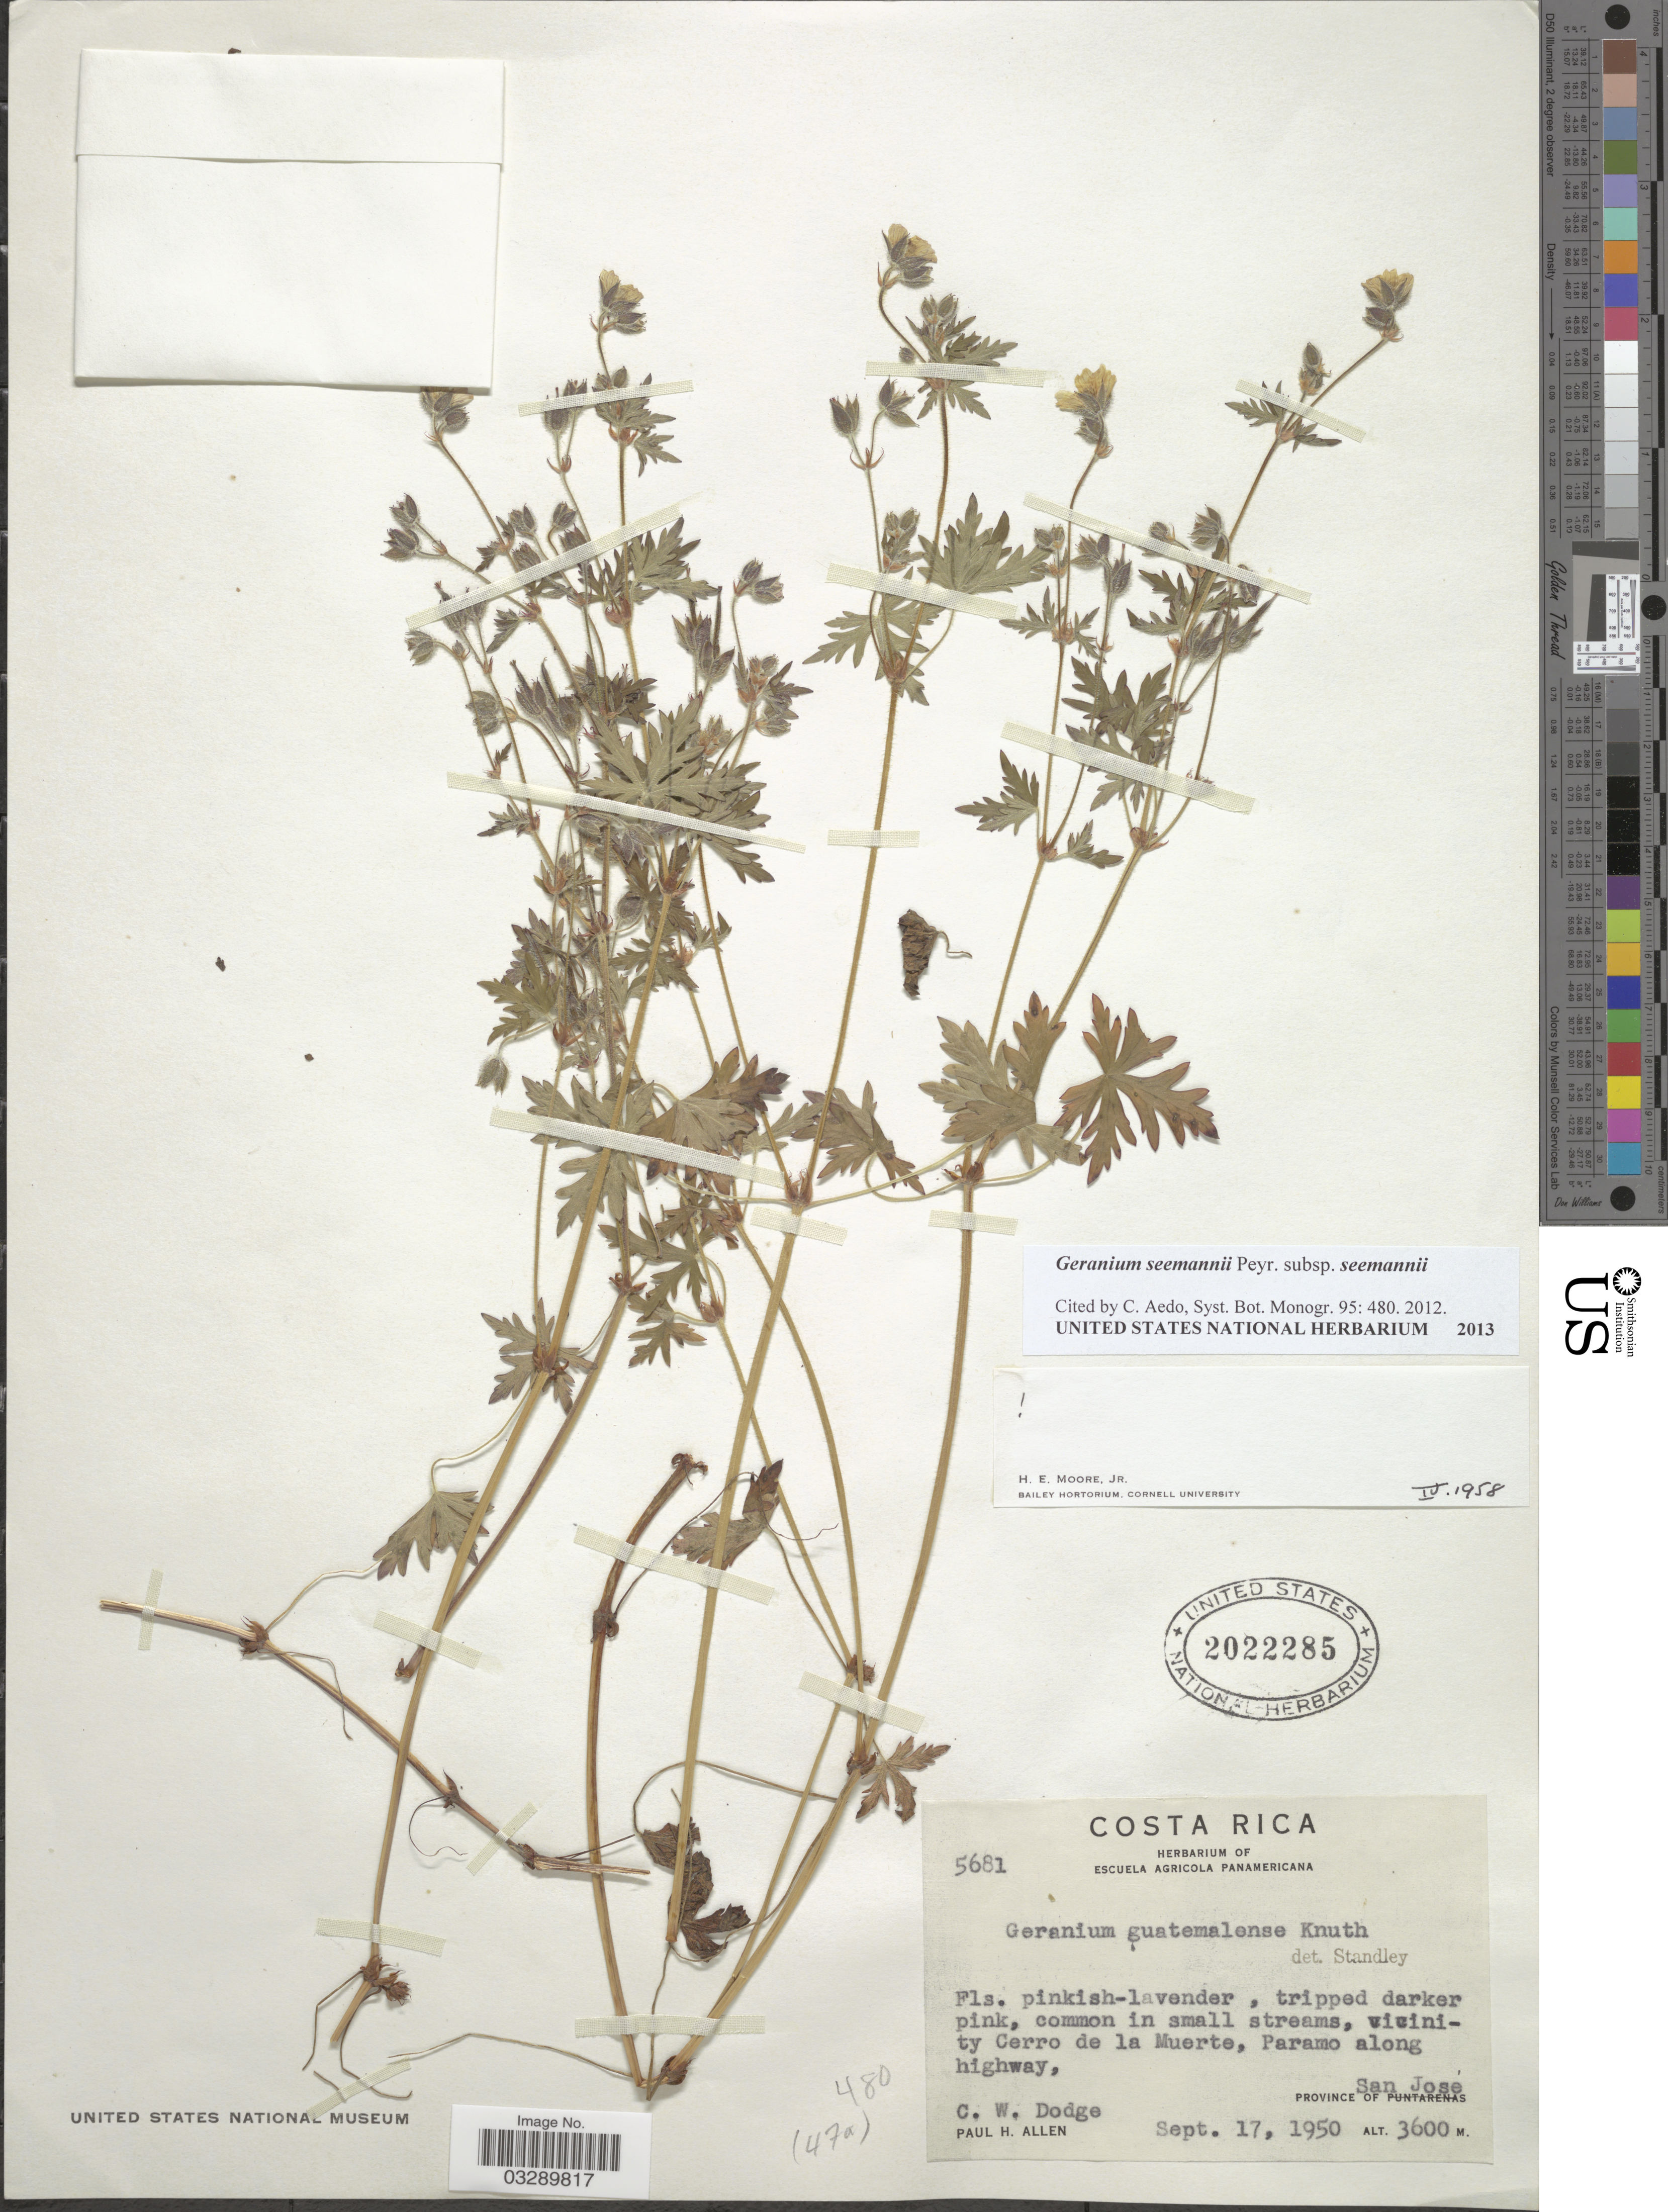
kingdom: Plantae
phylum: Tracheophyta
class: Magnoliopsida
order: Geraniales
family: Geraniaceae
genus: Geranium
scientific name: Geranium seemannii subsp. seemannii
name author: Peyr.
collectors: C. Dodge & P. H. Allen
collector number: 5681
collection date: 1950-09-17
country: Costa Rica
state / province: San José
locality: Vicinity Cerro de la Muerte, Paramo along highway.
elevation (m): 3600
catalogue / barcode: US 2022285